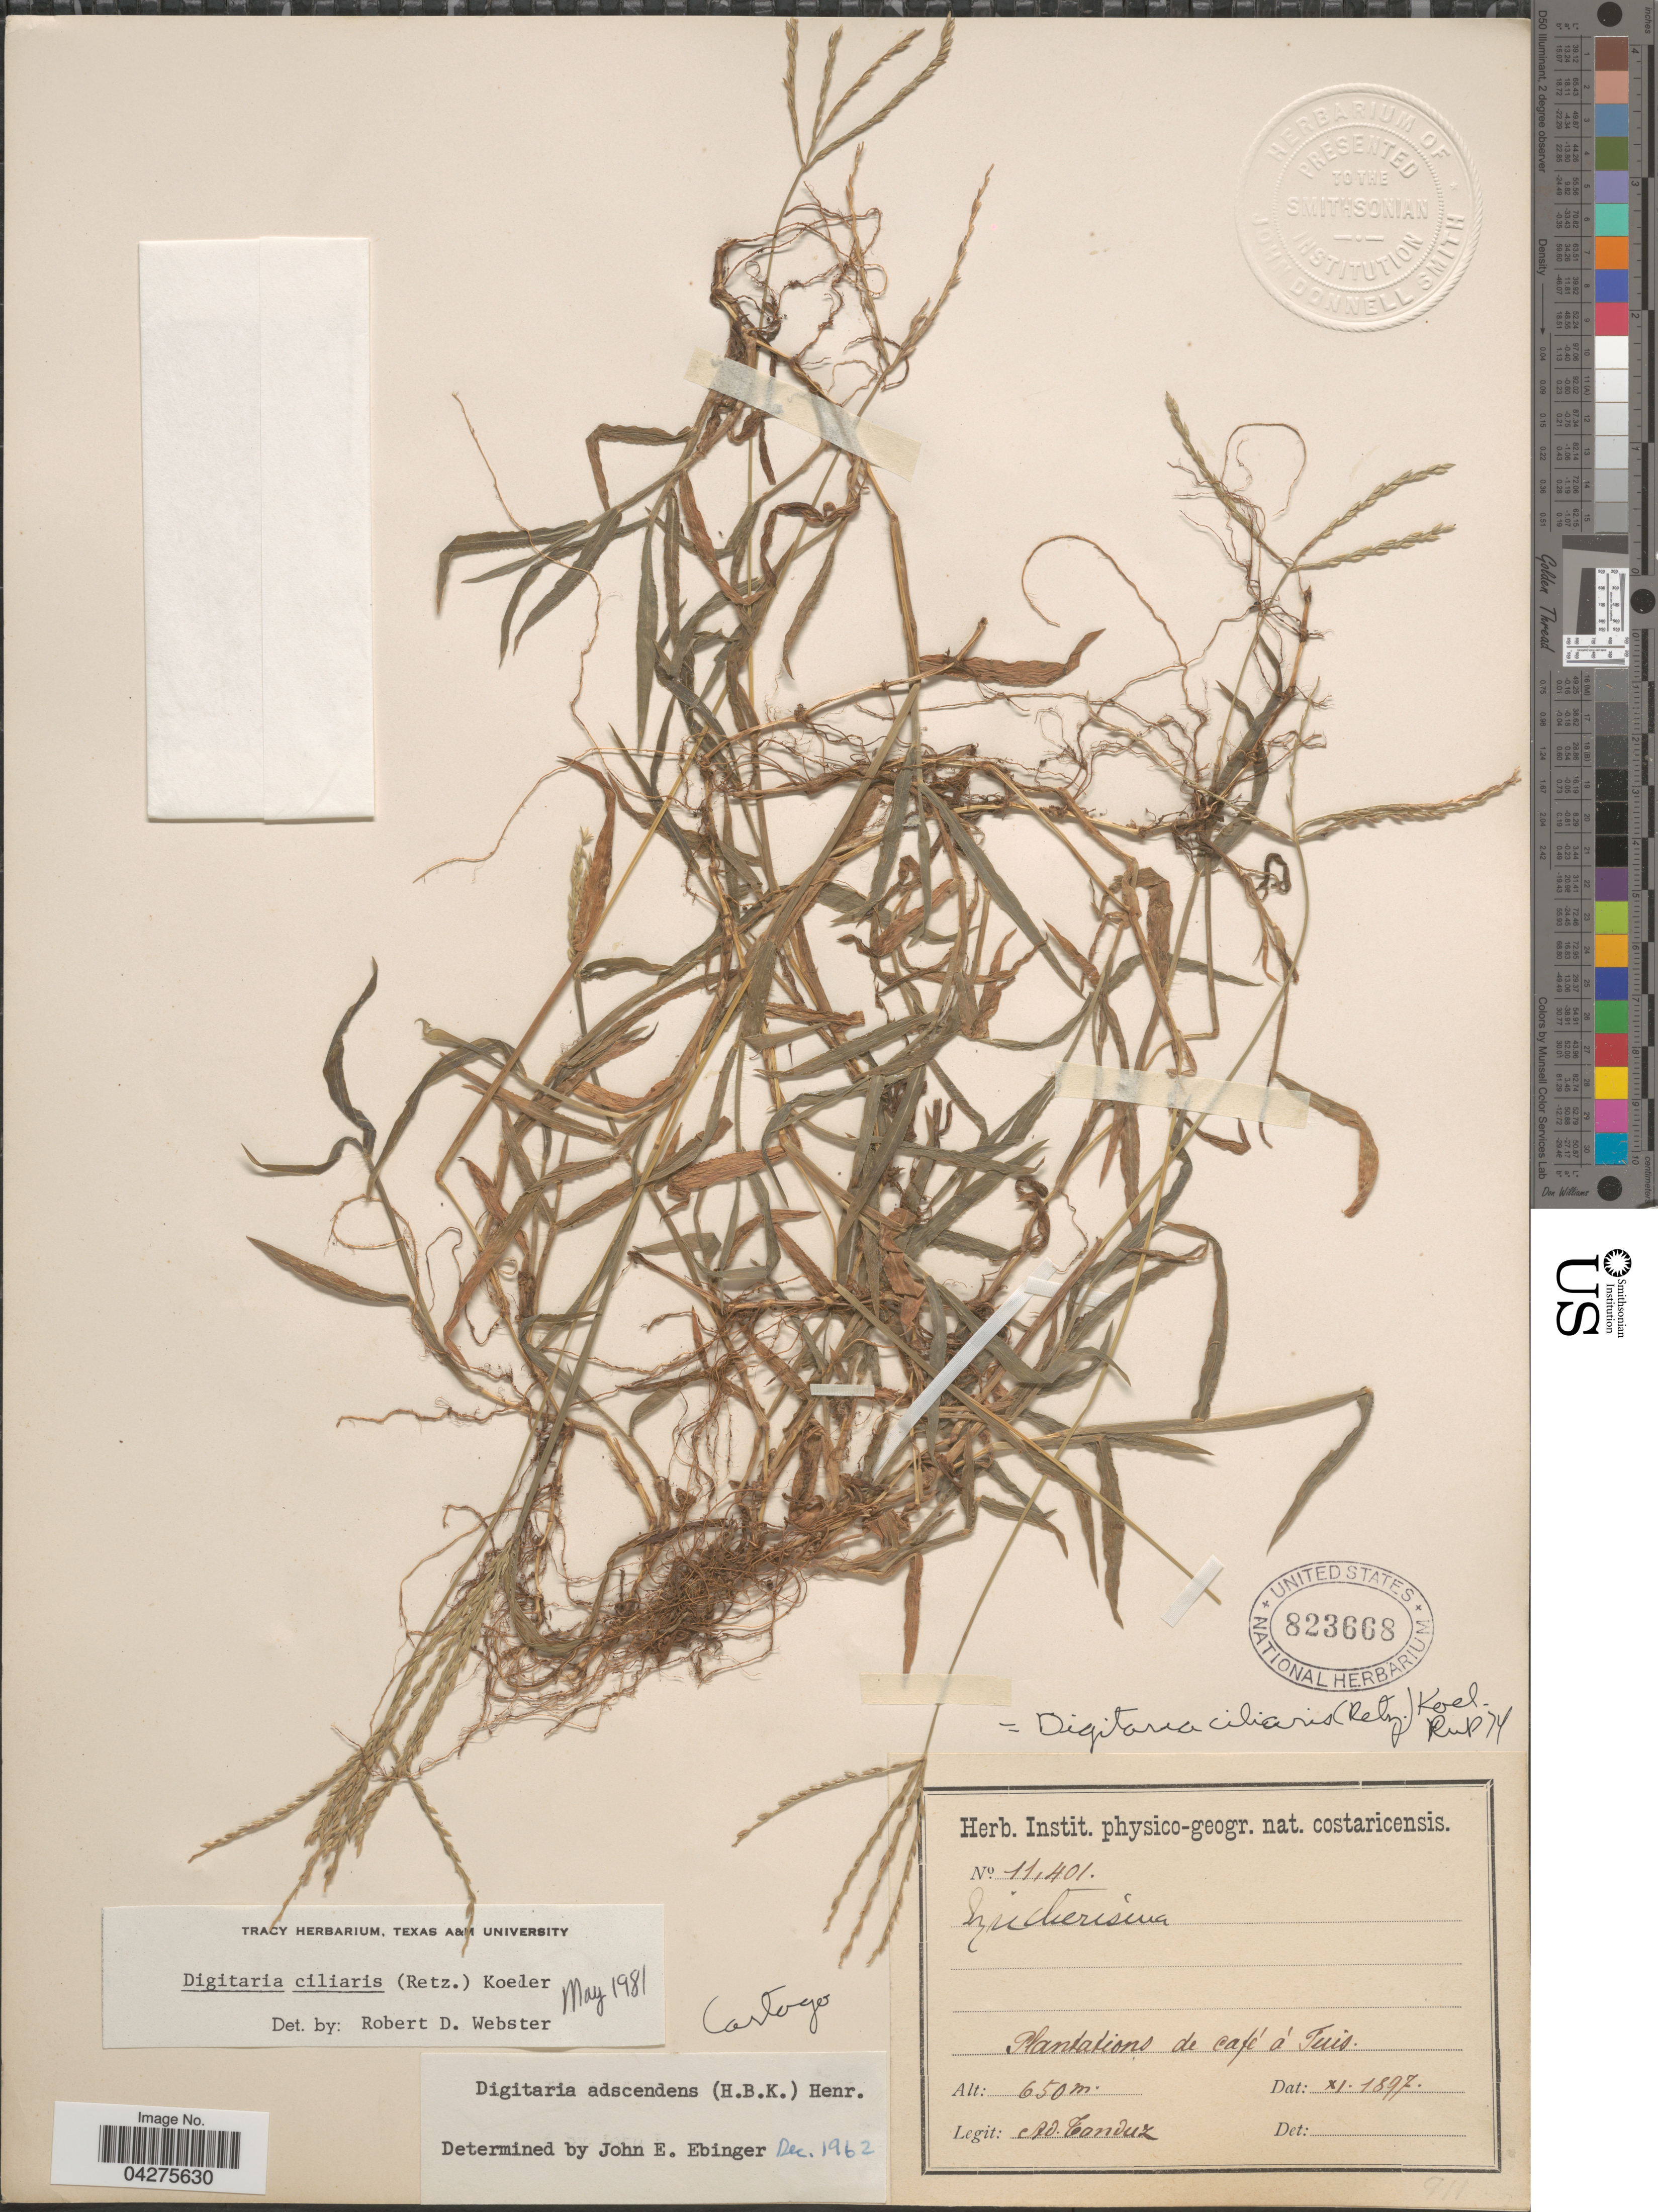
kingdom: Plantae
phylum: Tracheophyta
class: Liliopsida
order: Poales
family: Poaceae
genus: Digitaria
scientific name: Digitaria ciliaris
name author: (Retz.) Koeler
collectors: A. Tonduz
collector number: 11401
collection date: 1897-11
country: Costa Rica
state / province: Cartago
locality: Plantations de café à Tuis.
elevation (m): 650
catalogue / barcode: US 823668